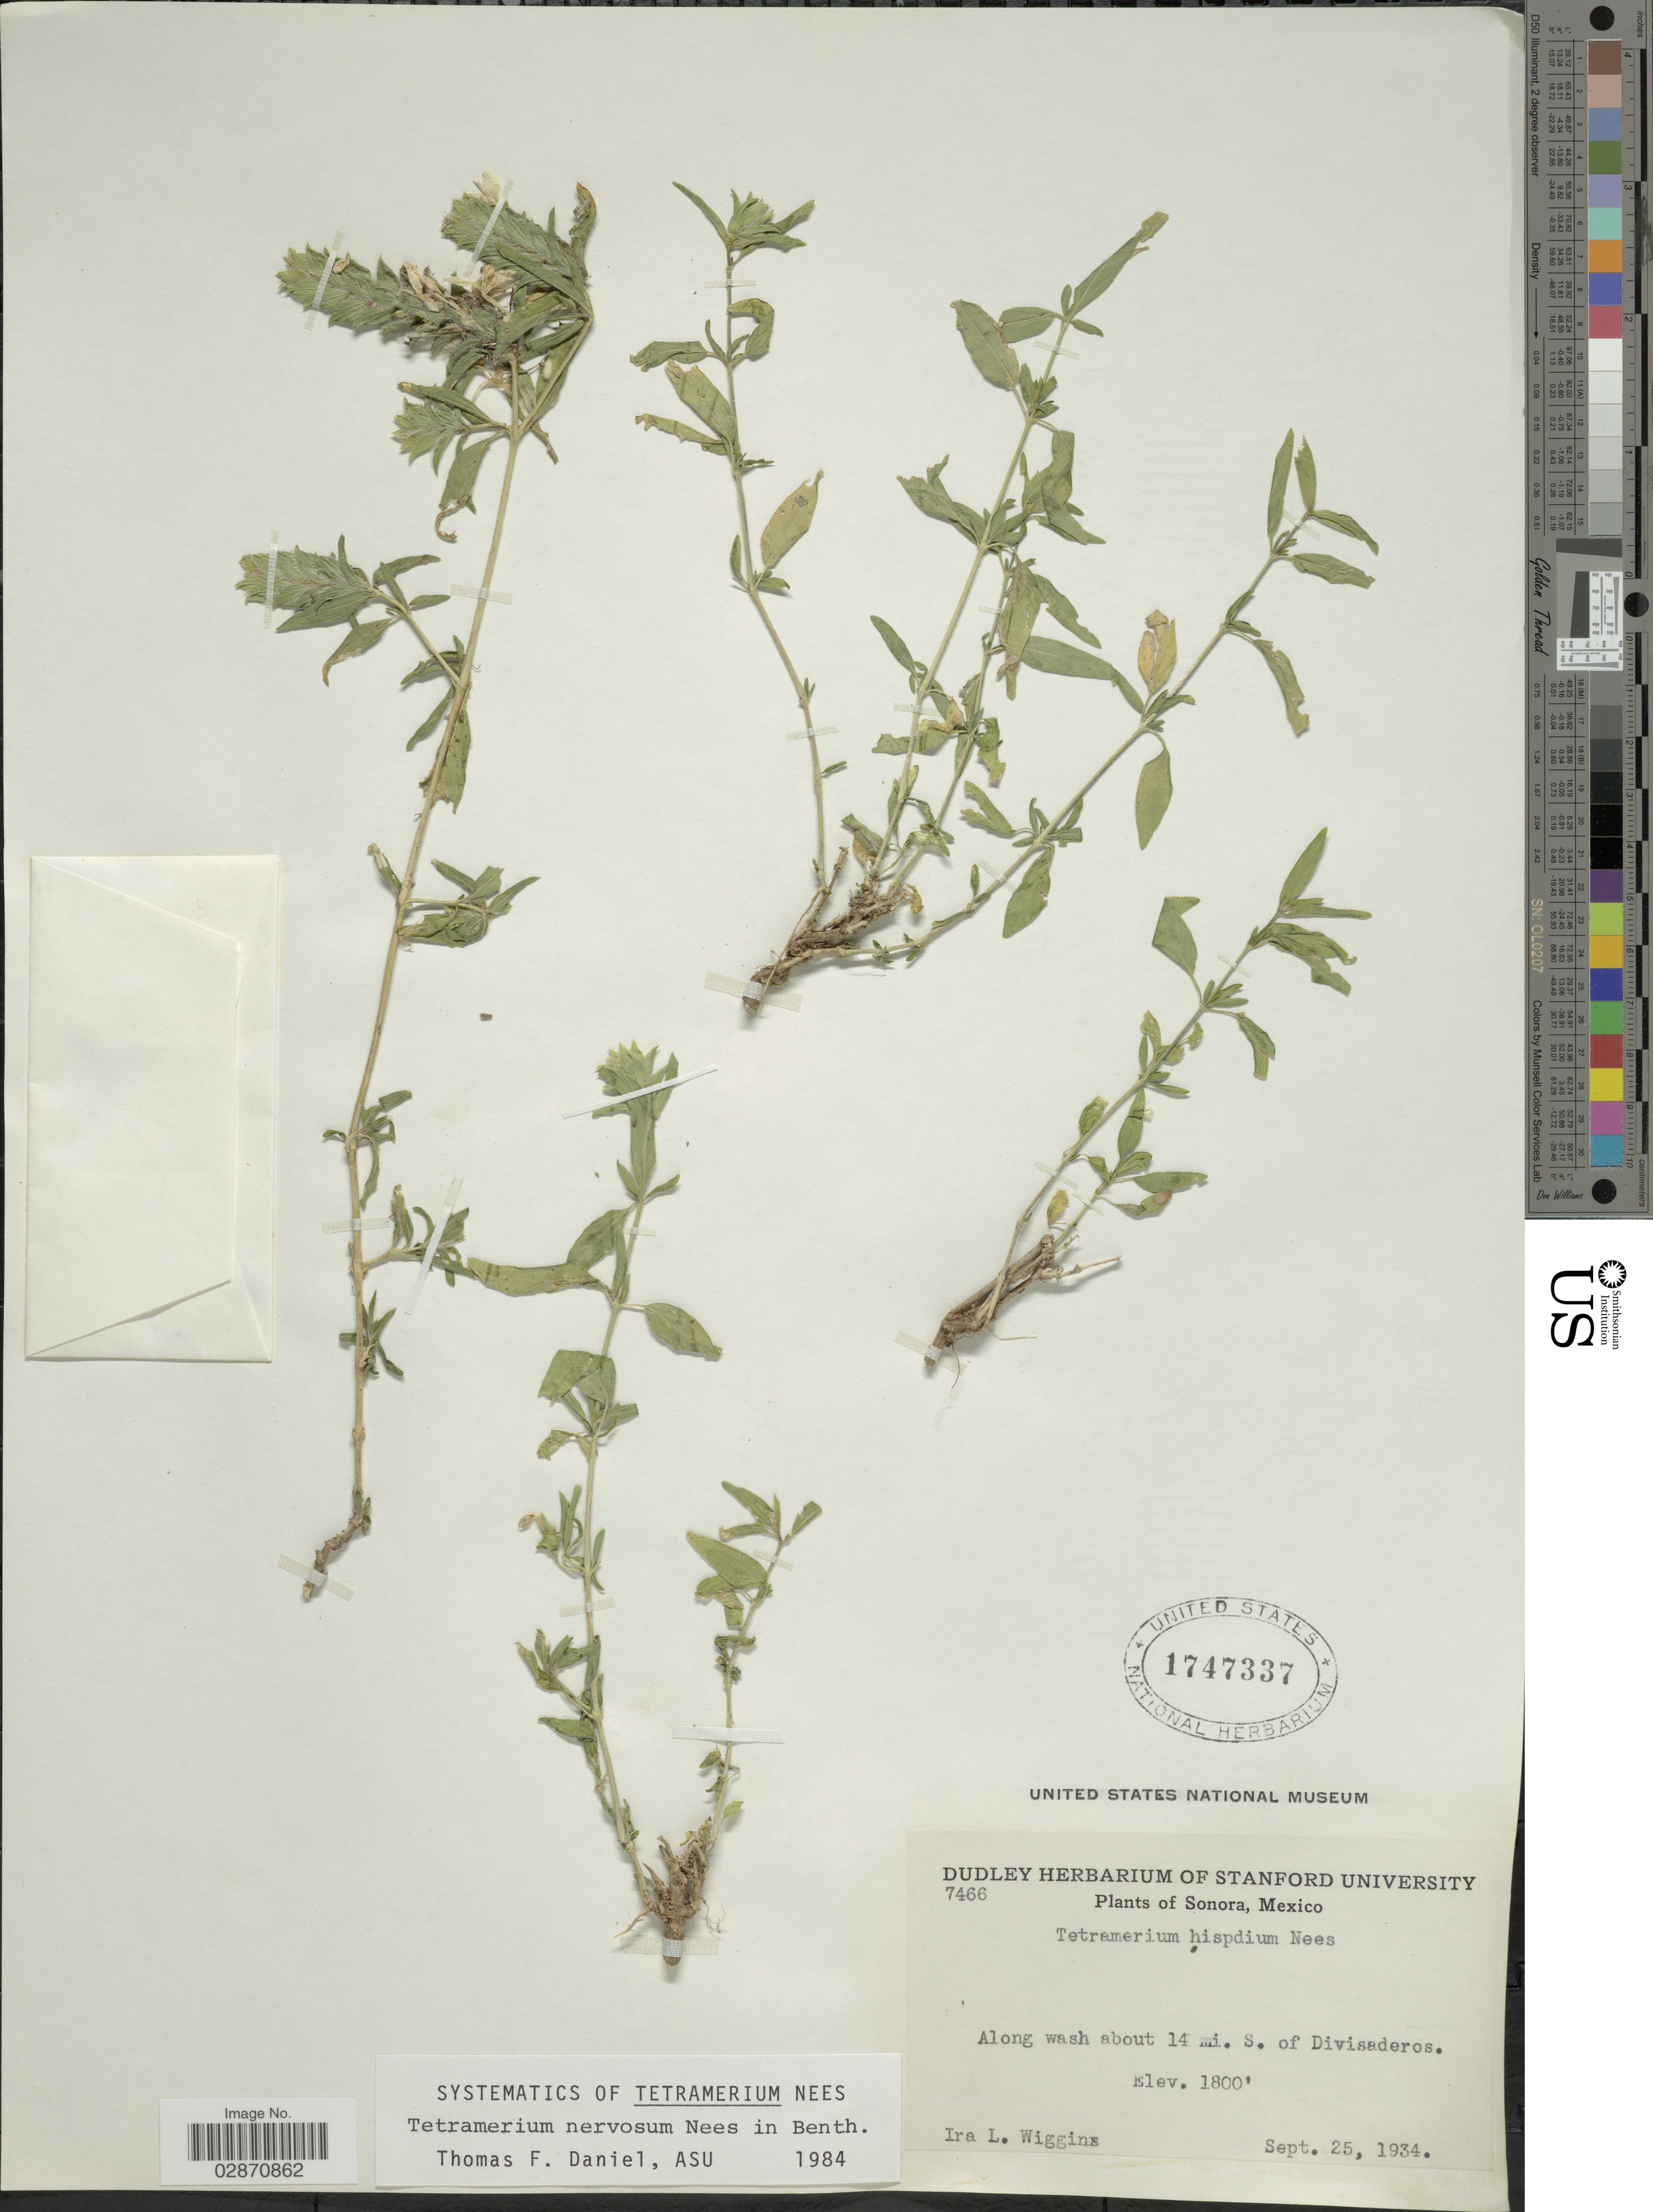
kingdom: Plantae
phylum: Tracheophyta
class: Magnoliopsida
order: Lamiales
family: Acanthaceae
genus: Tetramerium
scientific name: Tetramerium nervosum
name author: Nees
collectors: I. L. Wiggins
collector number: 7466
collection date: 1934-09-25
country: Mexico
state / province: Sonora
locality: Along wash about 14 mi. S. of Divisaderos.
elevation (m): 549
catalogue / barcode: US 1747337